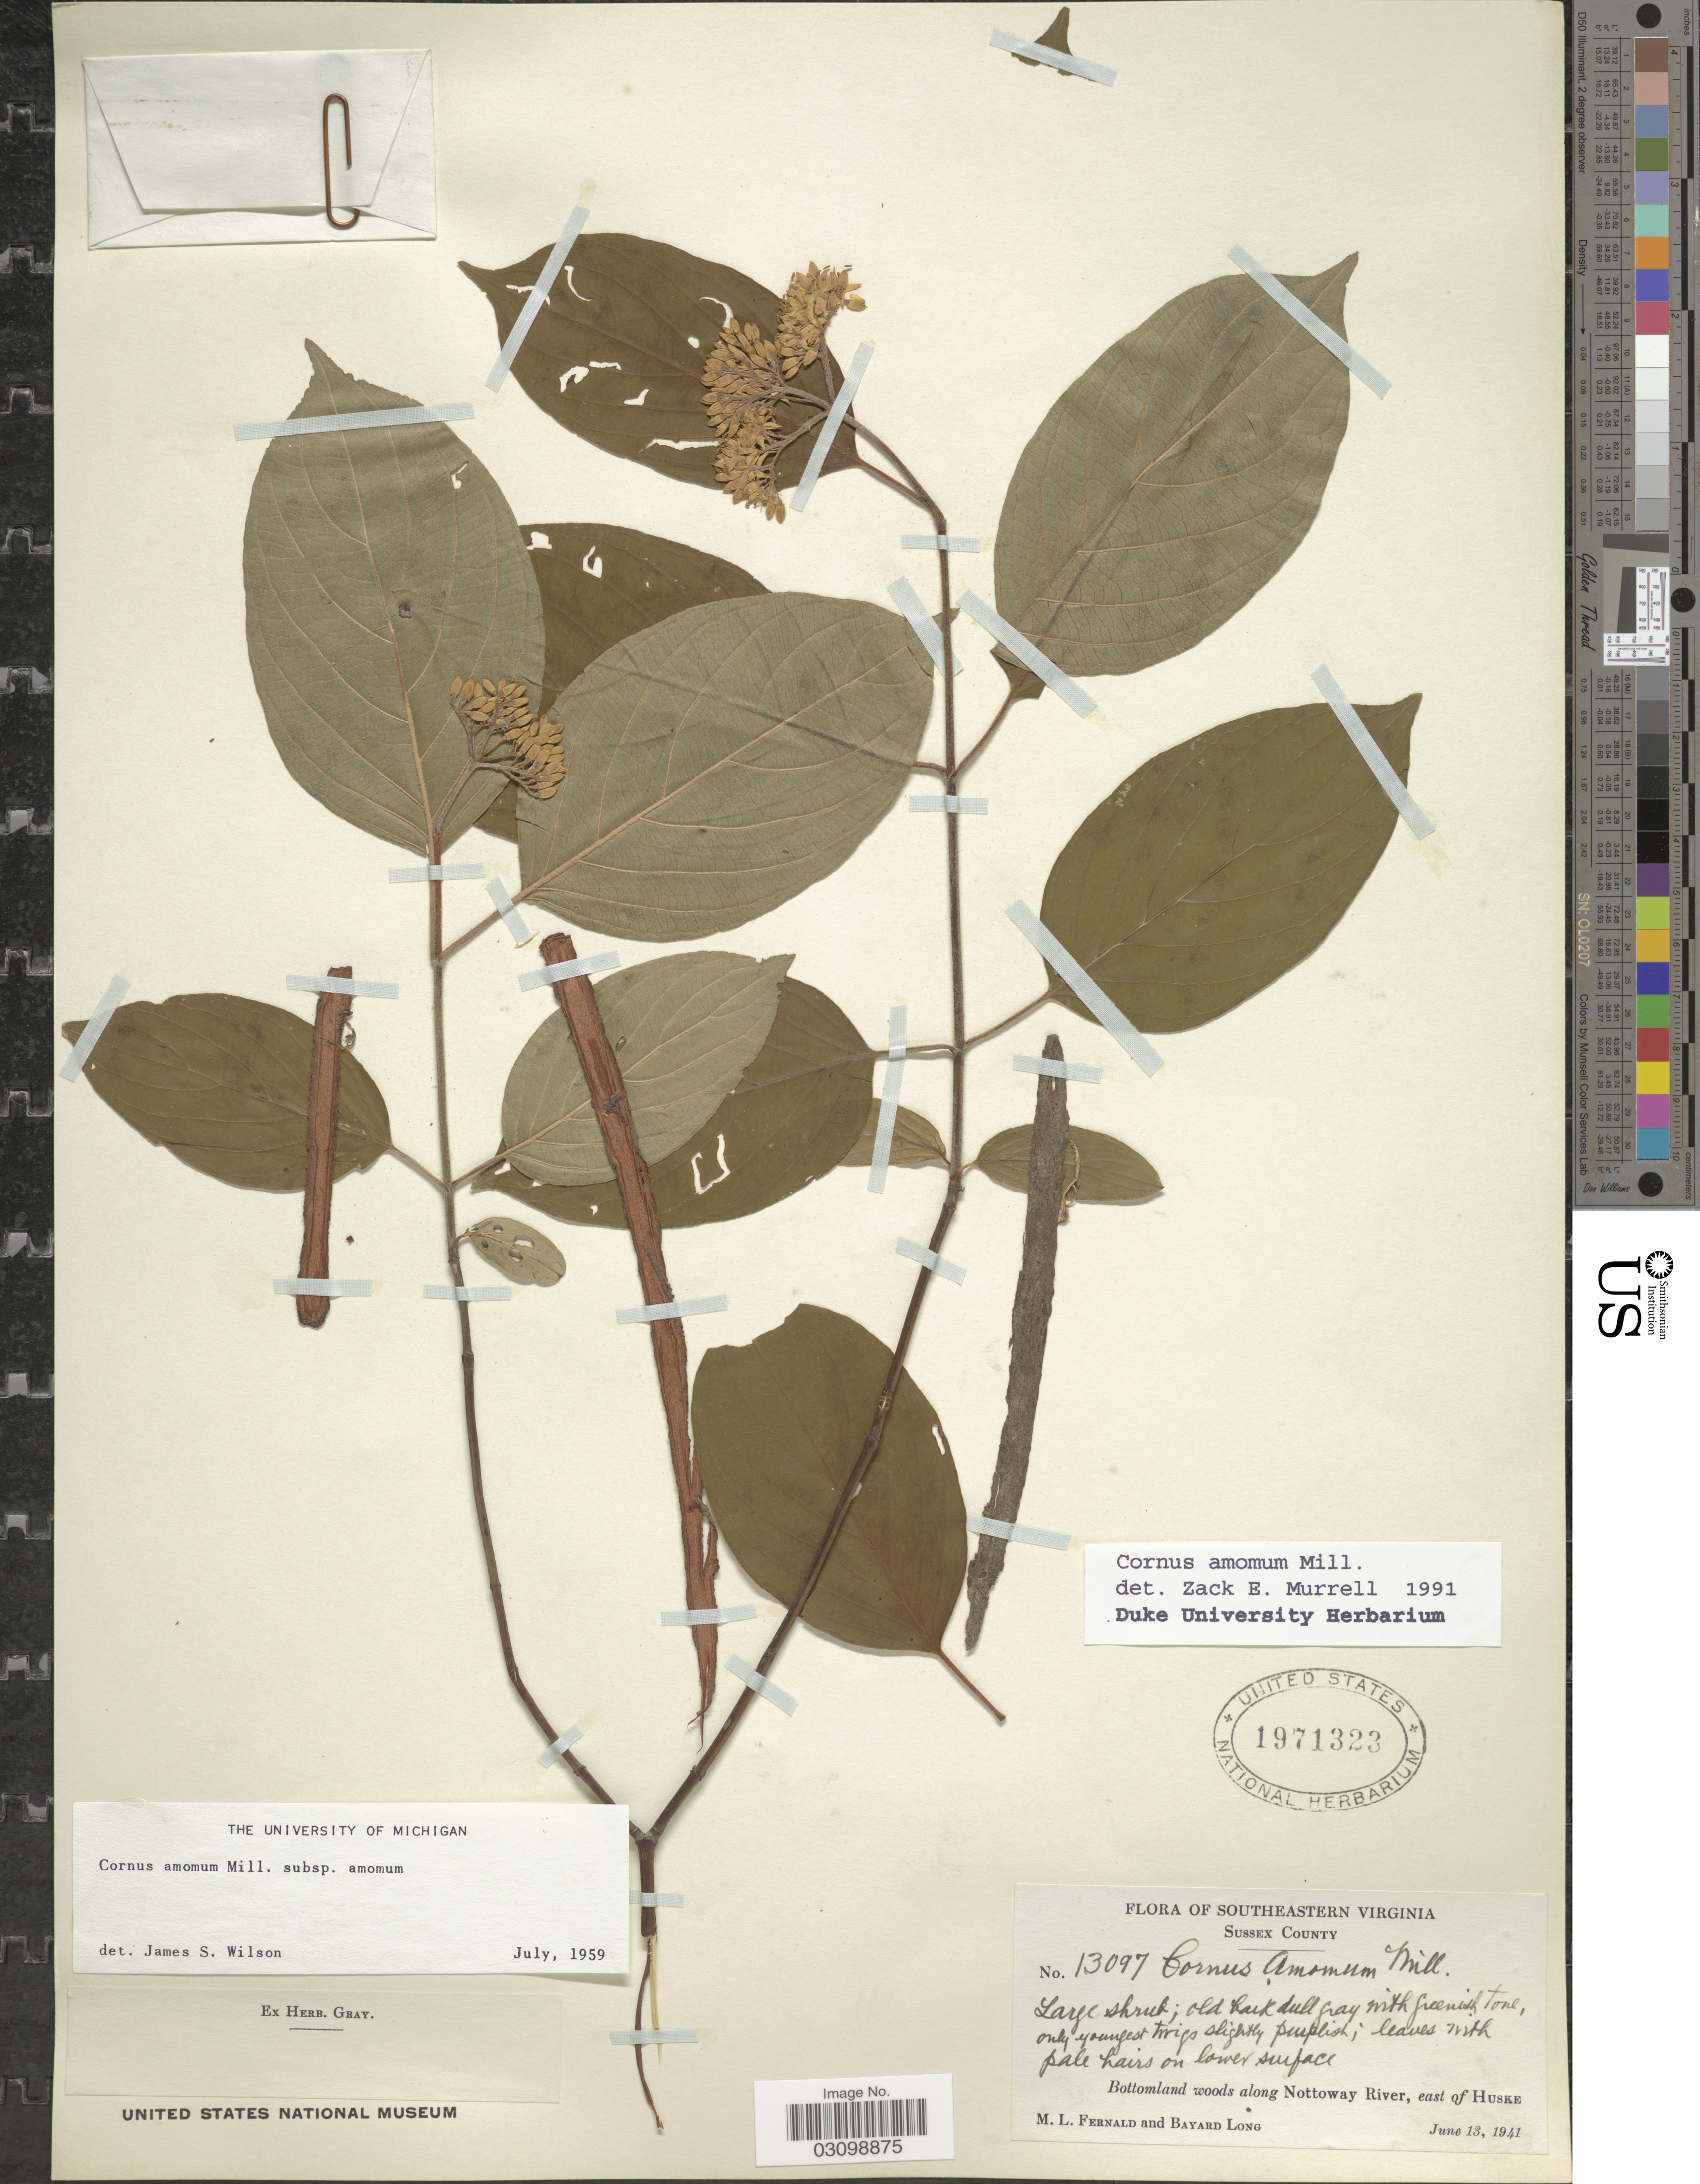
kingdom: Plantae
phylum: Tracheophyta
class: Magnoliopsida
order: Cornales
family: Cornaceae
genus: Cornus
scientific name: Cornus amomum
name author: Mill.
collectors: M. L. Fernald & B. Long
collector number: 13097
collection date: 1941-06-13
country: United States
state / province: Virginia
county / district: Sussex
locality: Southeastern Virginia, Sussex County, Bottomland woods along Nottoway River, east of Huske.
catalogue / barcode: US 1971323